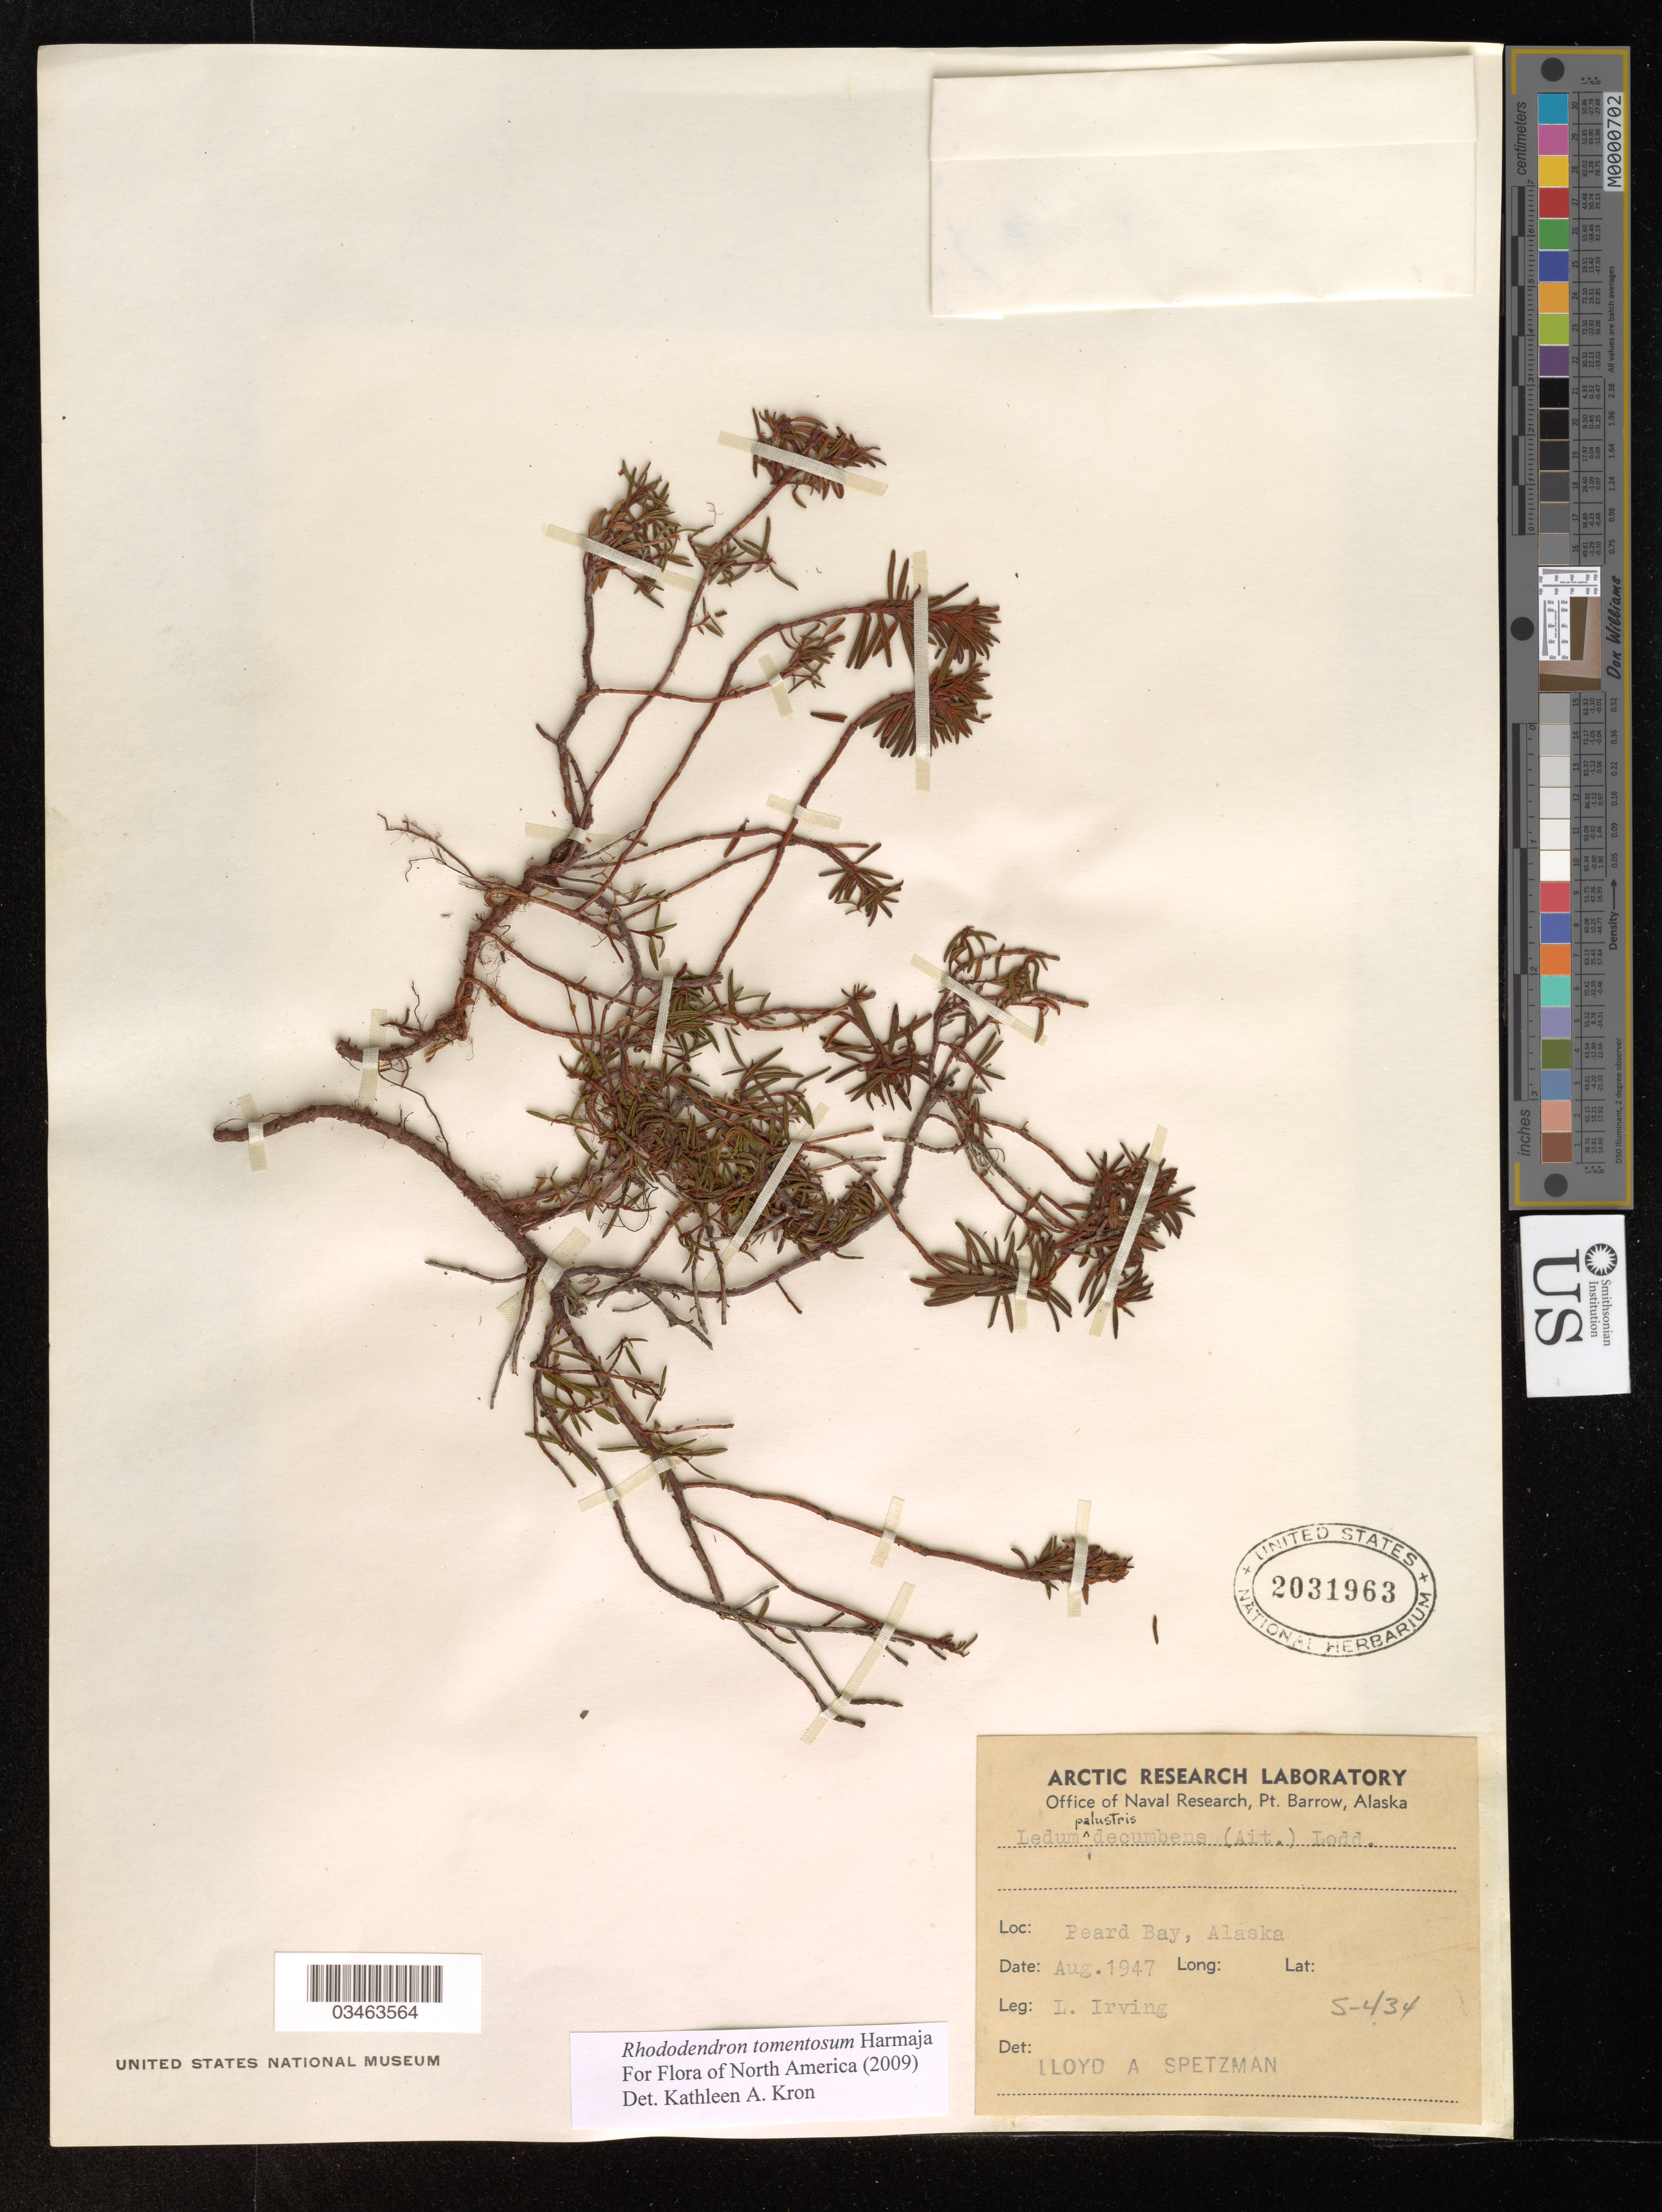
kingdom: Plantae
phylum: Tracheophyta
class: Magnoliopsida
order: Ericales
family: Ericaceae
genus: Rhododendron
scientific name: Rhododendron tomentosum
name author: Harmaja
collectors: L. Irving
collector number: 5-434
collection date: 1947-08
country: United States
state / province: Alaska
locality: Peard Bay.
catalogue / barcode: US 2031963